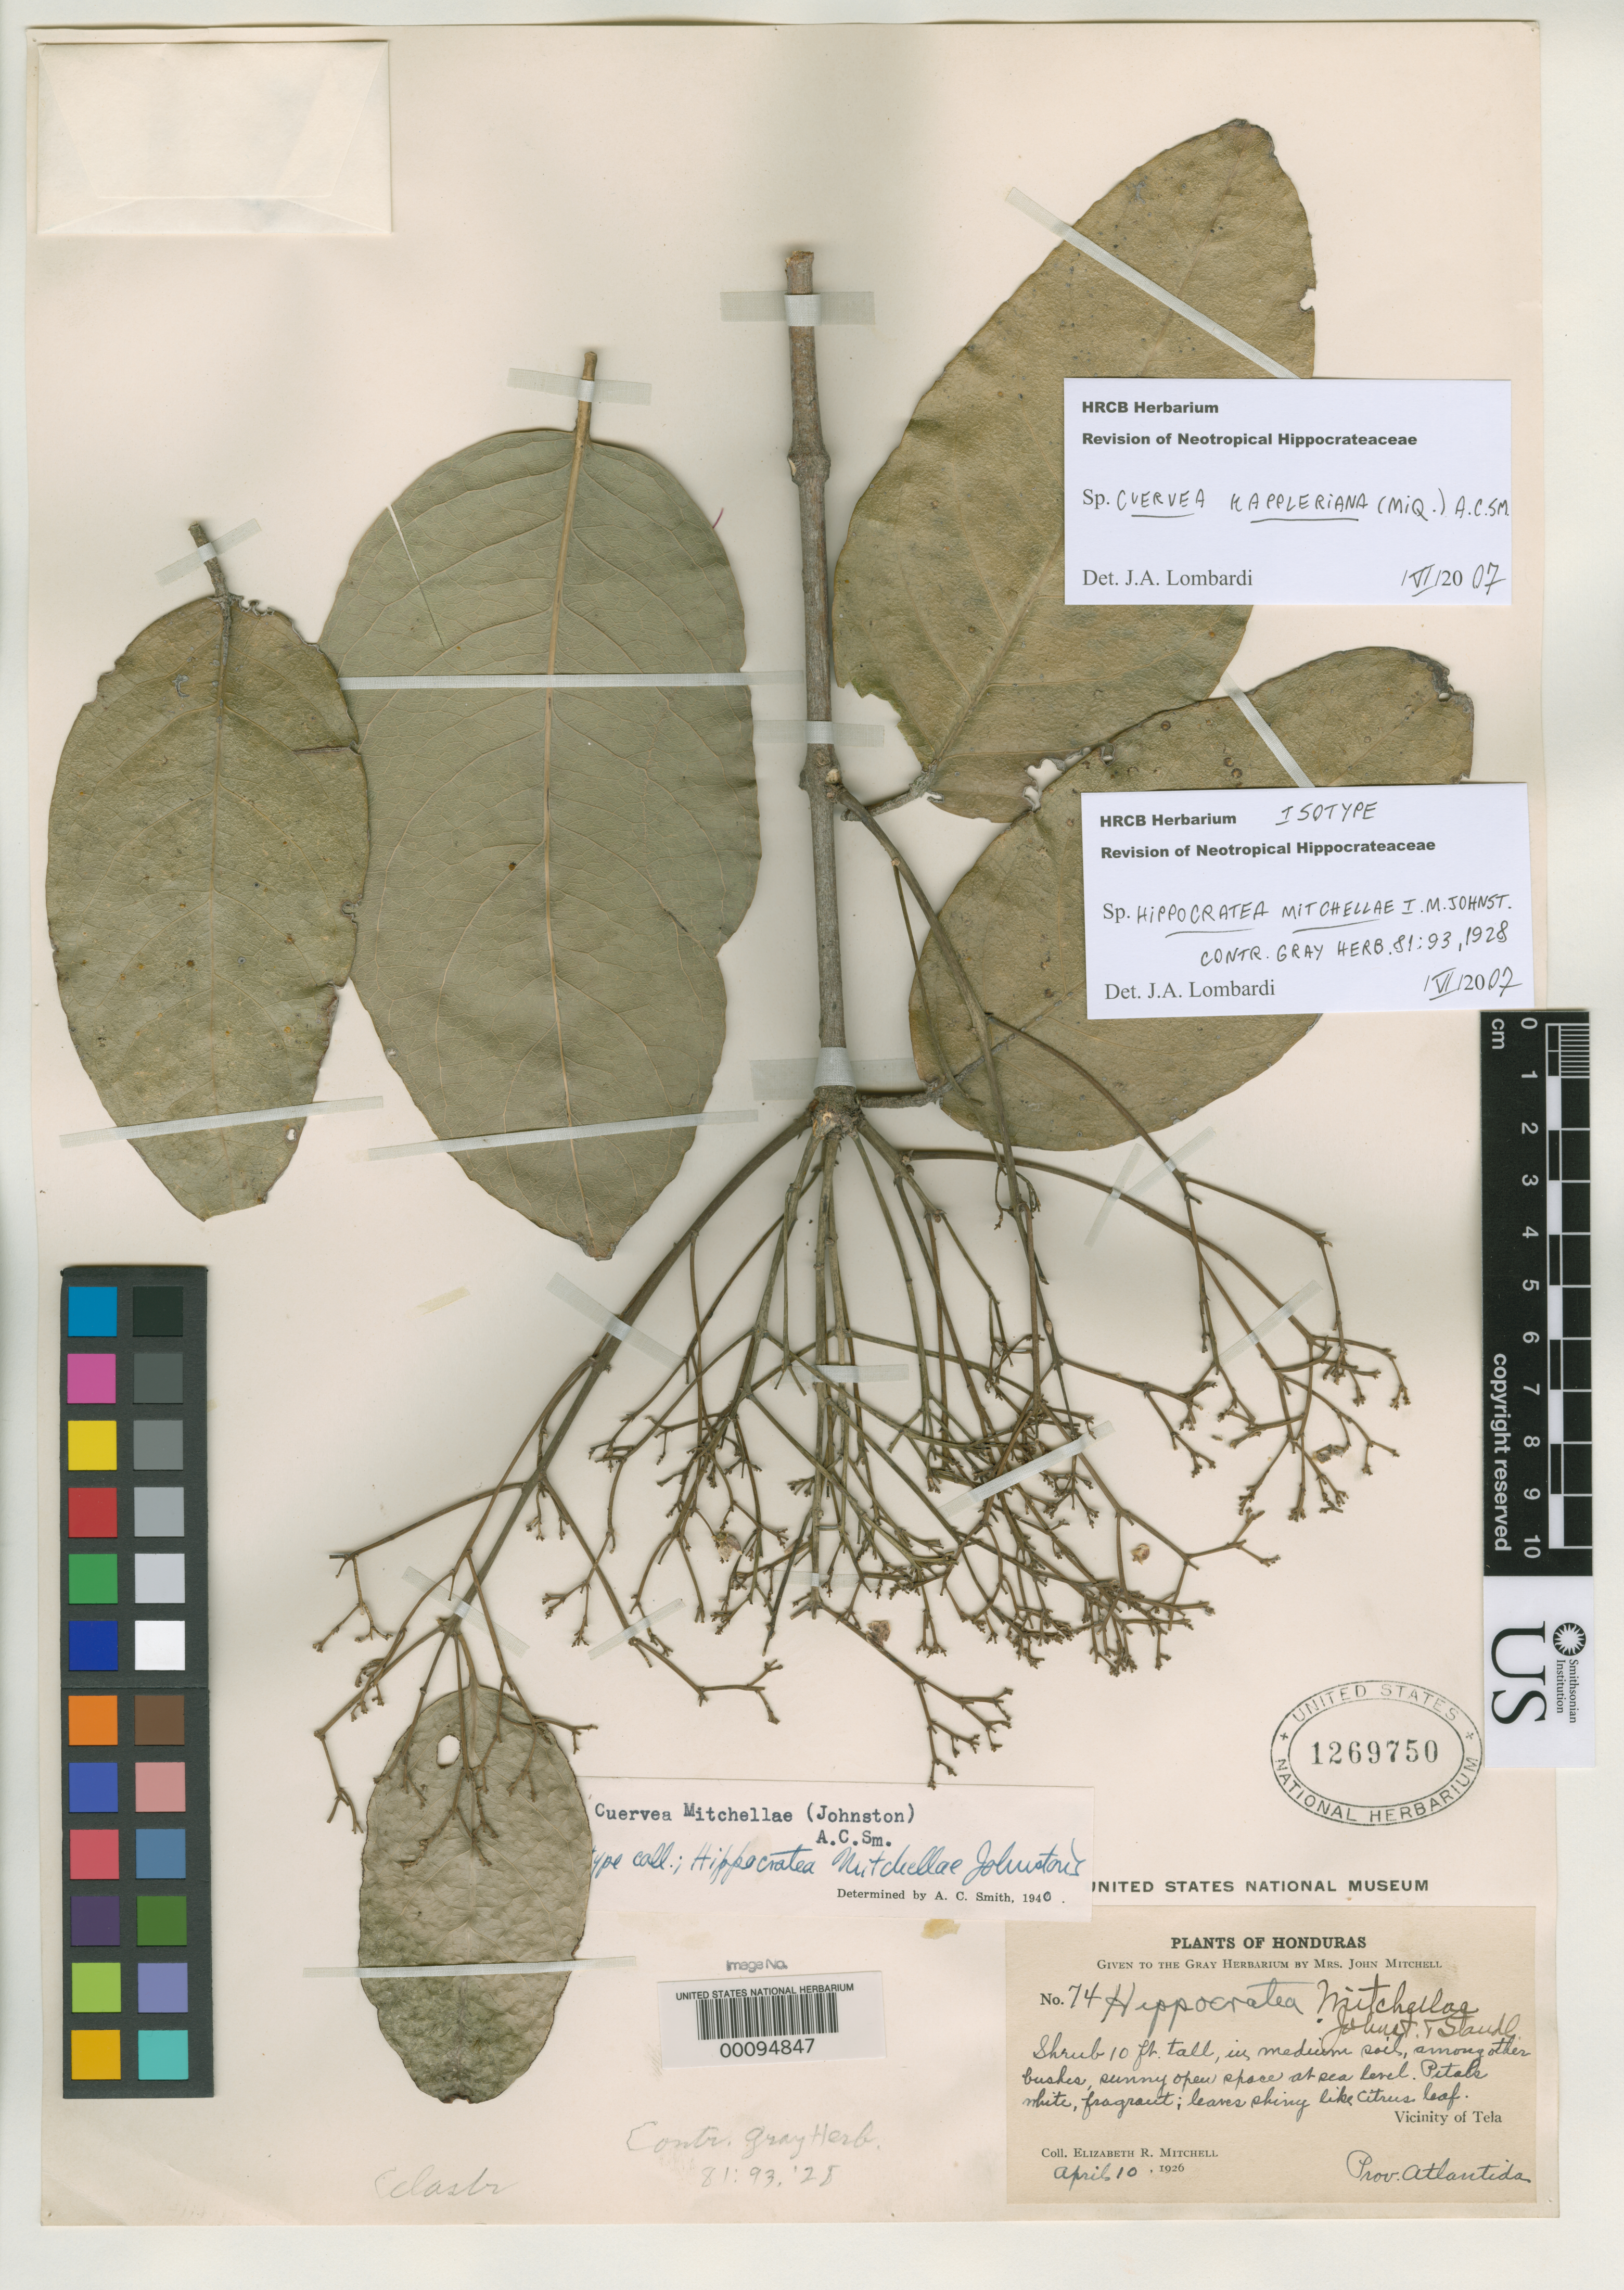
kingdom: Plantae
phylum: Tracheophyta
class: Magnoliopsida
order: Celastrales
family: Celastraceae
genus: Hippocratea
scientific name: Hippocratea mitchellae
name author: I.M. Johnst.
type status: Isotype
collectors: E. Mitchell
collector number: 74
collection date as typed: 10 Apr 1926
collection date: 1926-04-10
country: Honduras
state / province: Atlántida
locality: Near Tela.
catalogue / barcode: US 1269750